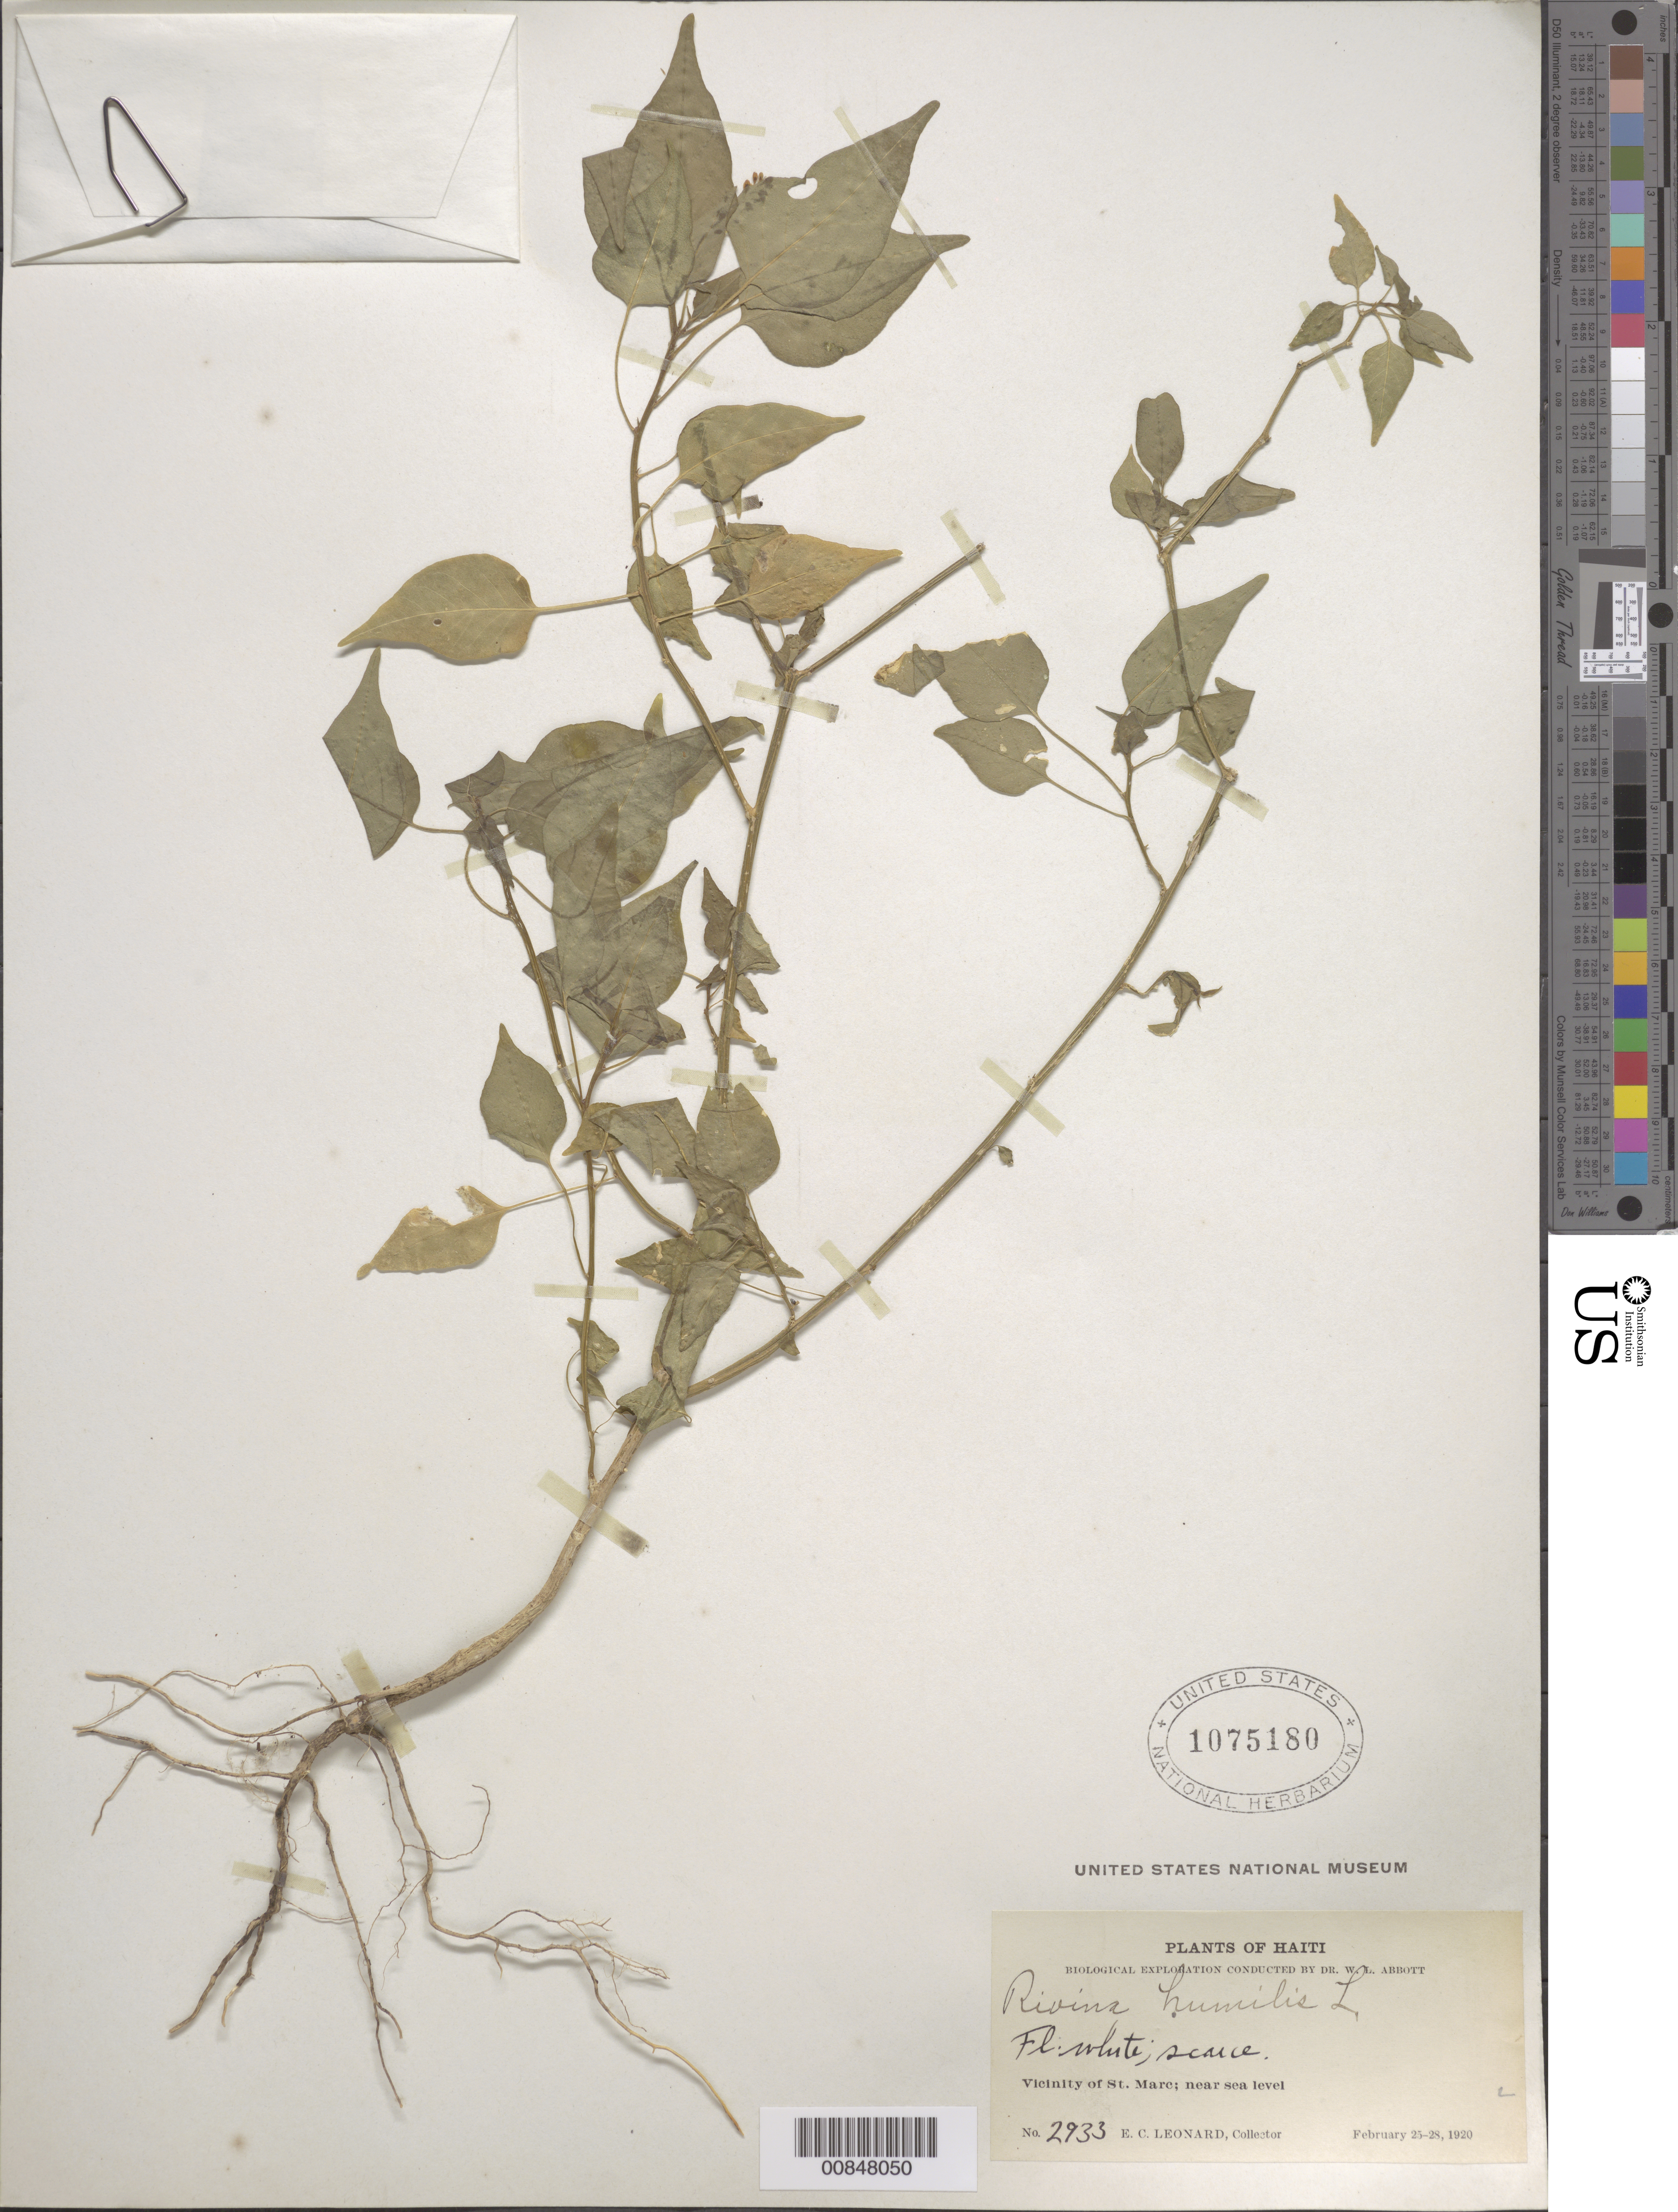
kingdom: Plantae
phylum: Tracheophyta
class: Magnoliopsida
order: Caryophyllales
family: Phytolaccaceae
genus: Rivina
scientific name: Rivina humilis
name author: L.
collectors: E. C. Leonard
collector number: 2933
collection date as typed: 25 Feb 1920 to 28 Feb 1920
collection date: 1920-02-25/1920-02-28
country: Haiti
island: Hispaniola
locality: Vicinity of St. Marc.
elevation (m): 0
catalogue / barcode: US 1075180